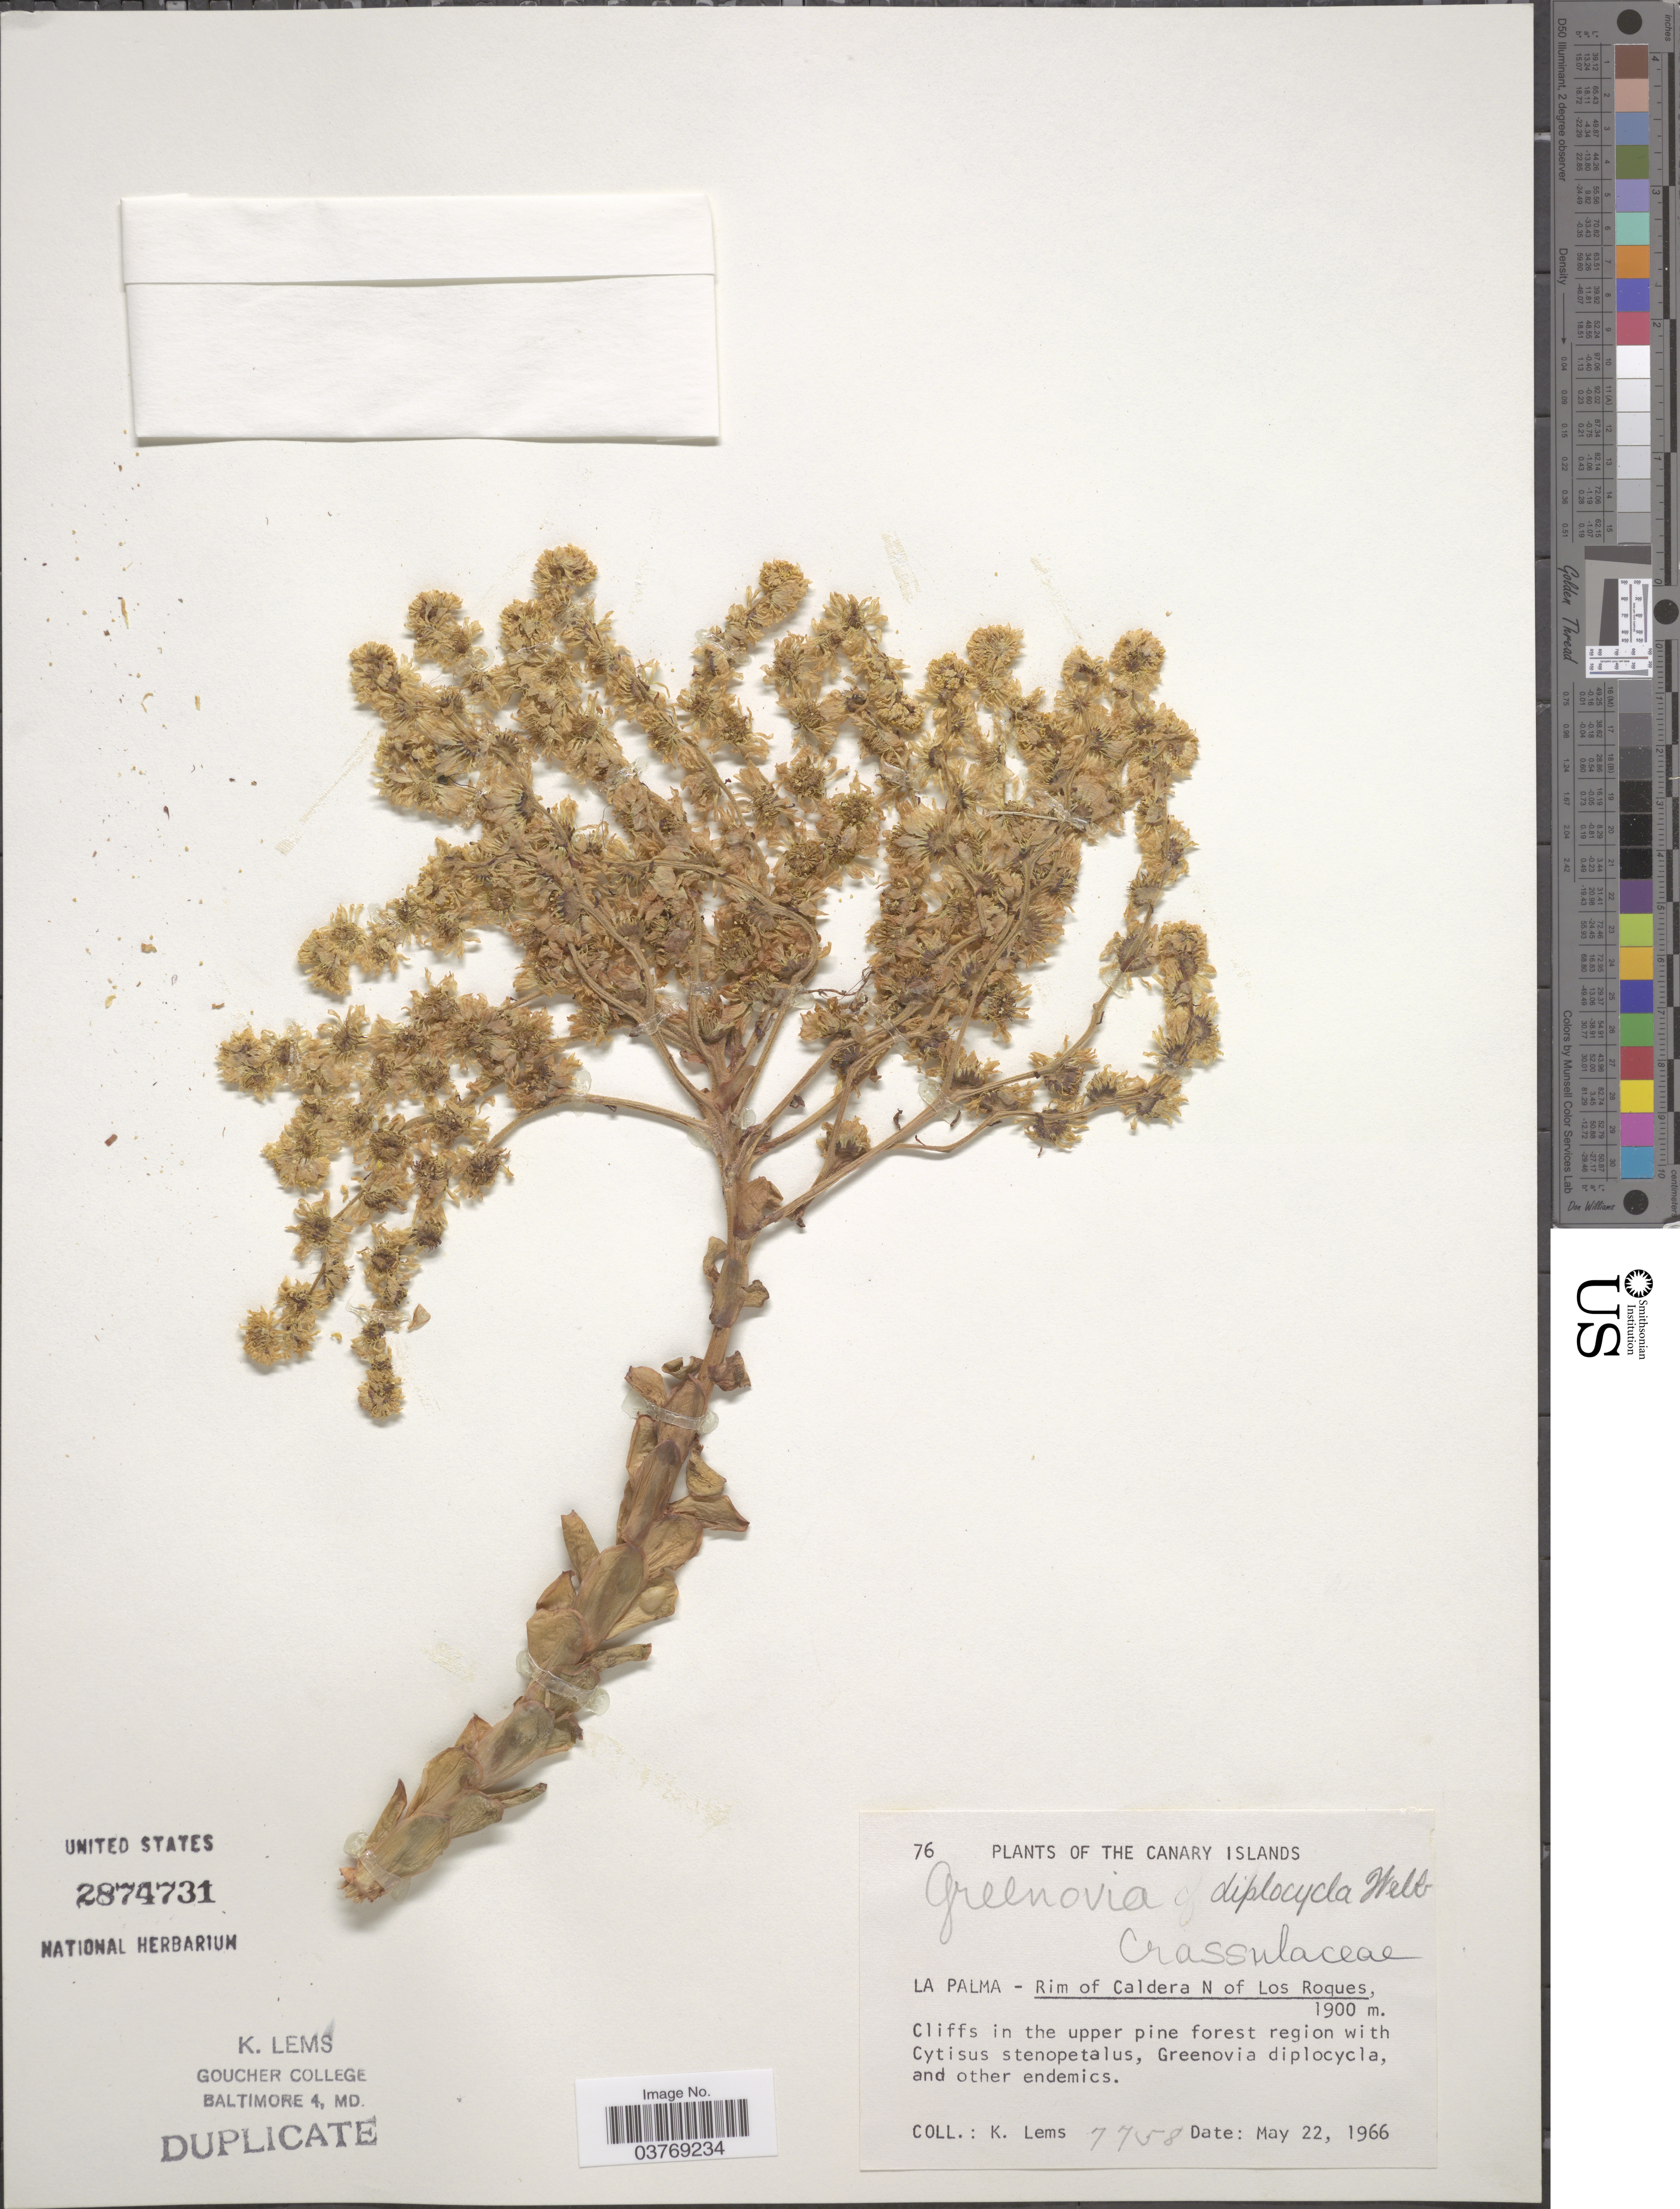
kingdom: Plantae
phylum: Tracheophyta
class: Magnoliopsida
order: Saxifragales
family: Crassulaceae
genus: Aeonium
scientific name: Aeonium diplocyclum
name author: (Webb ex Bolle) T.H.M. Mes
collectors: K. Lems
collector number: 7758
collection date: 1966-05-22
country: Spain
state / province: Canarias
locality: The Canary Islands. La Palma - Rim of Caldera N of Los Roques.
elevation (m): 1900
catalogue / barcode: US 2874731